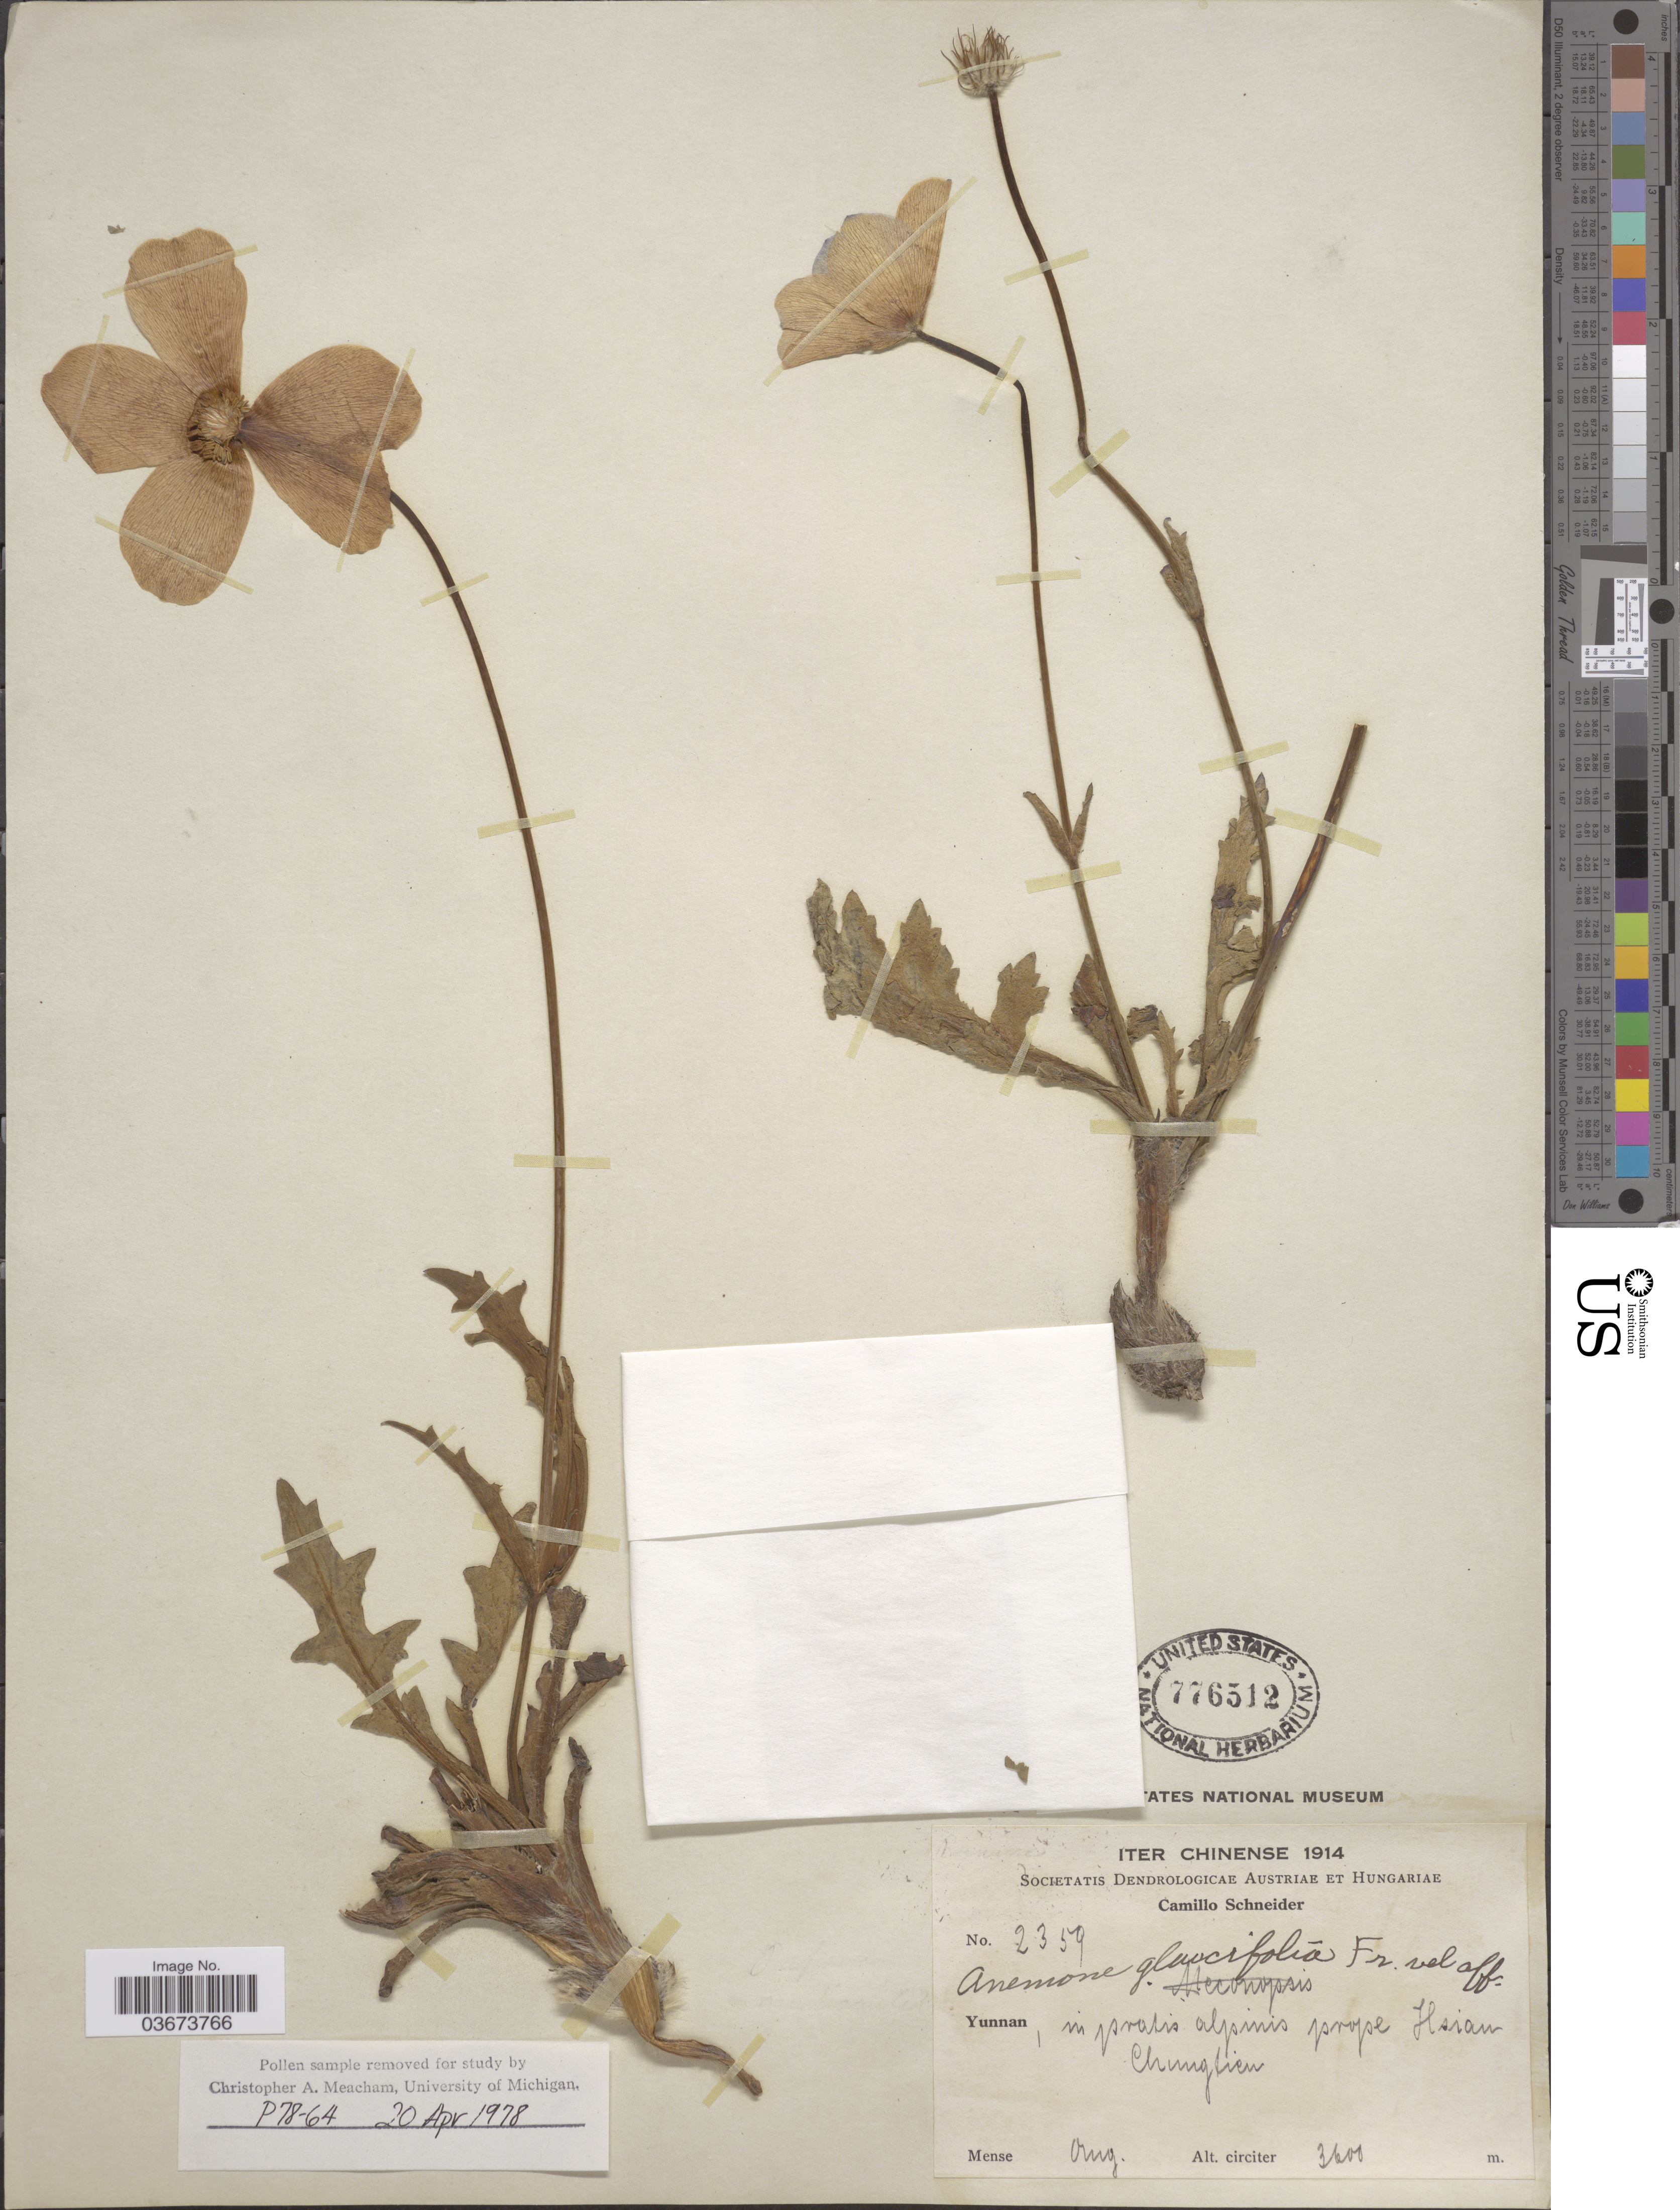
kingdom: Plantae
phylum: Tracheophyta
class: Magnoliopsida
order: Ranunculales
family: Ranunculaceae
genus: Anemoclema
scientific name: Anemoclema glaucifolium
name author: (Franch.) W.T. Wang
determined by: Strong, M. T., (US), Smithsonian Institution - National Museum of Natural History (UNITED STATES)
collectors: C. K. Schneider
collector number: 2359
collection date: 1914-08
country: China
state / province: Yunnan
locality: In pratis alpinis prope Hsian Chunglien.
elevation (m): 3600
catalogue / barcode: US 776512